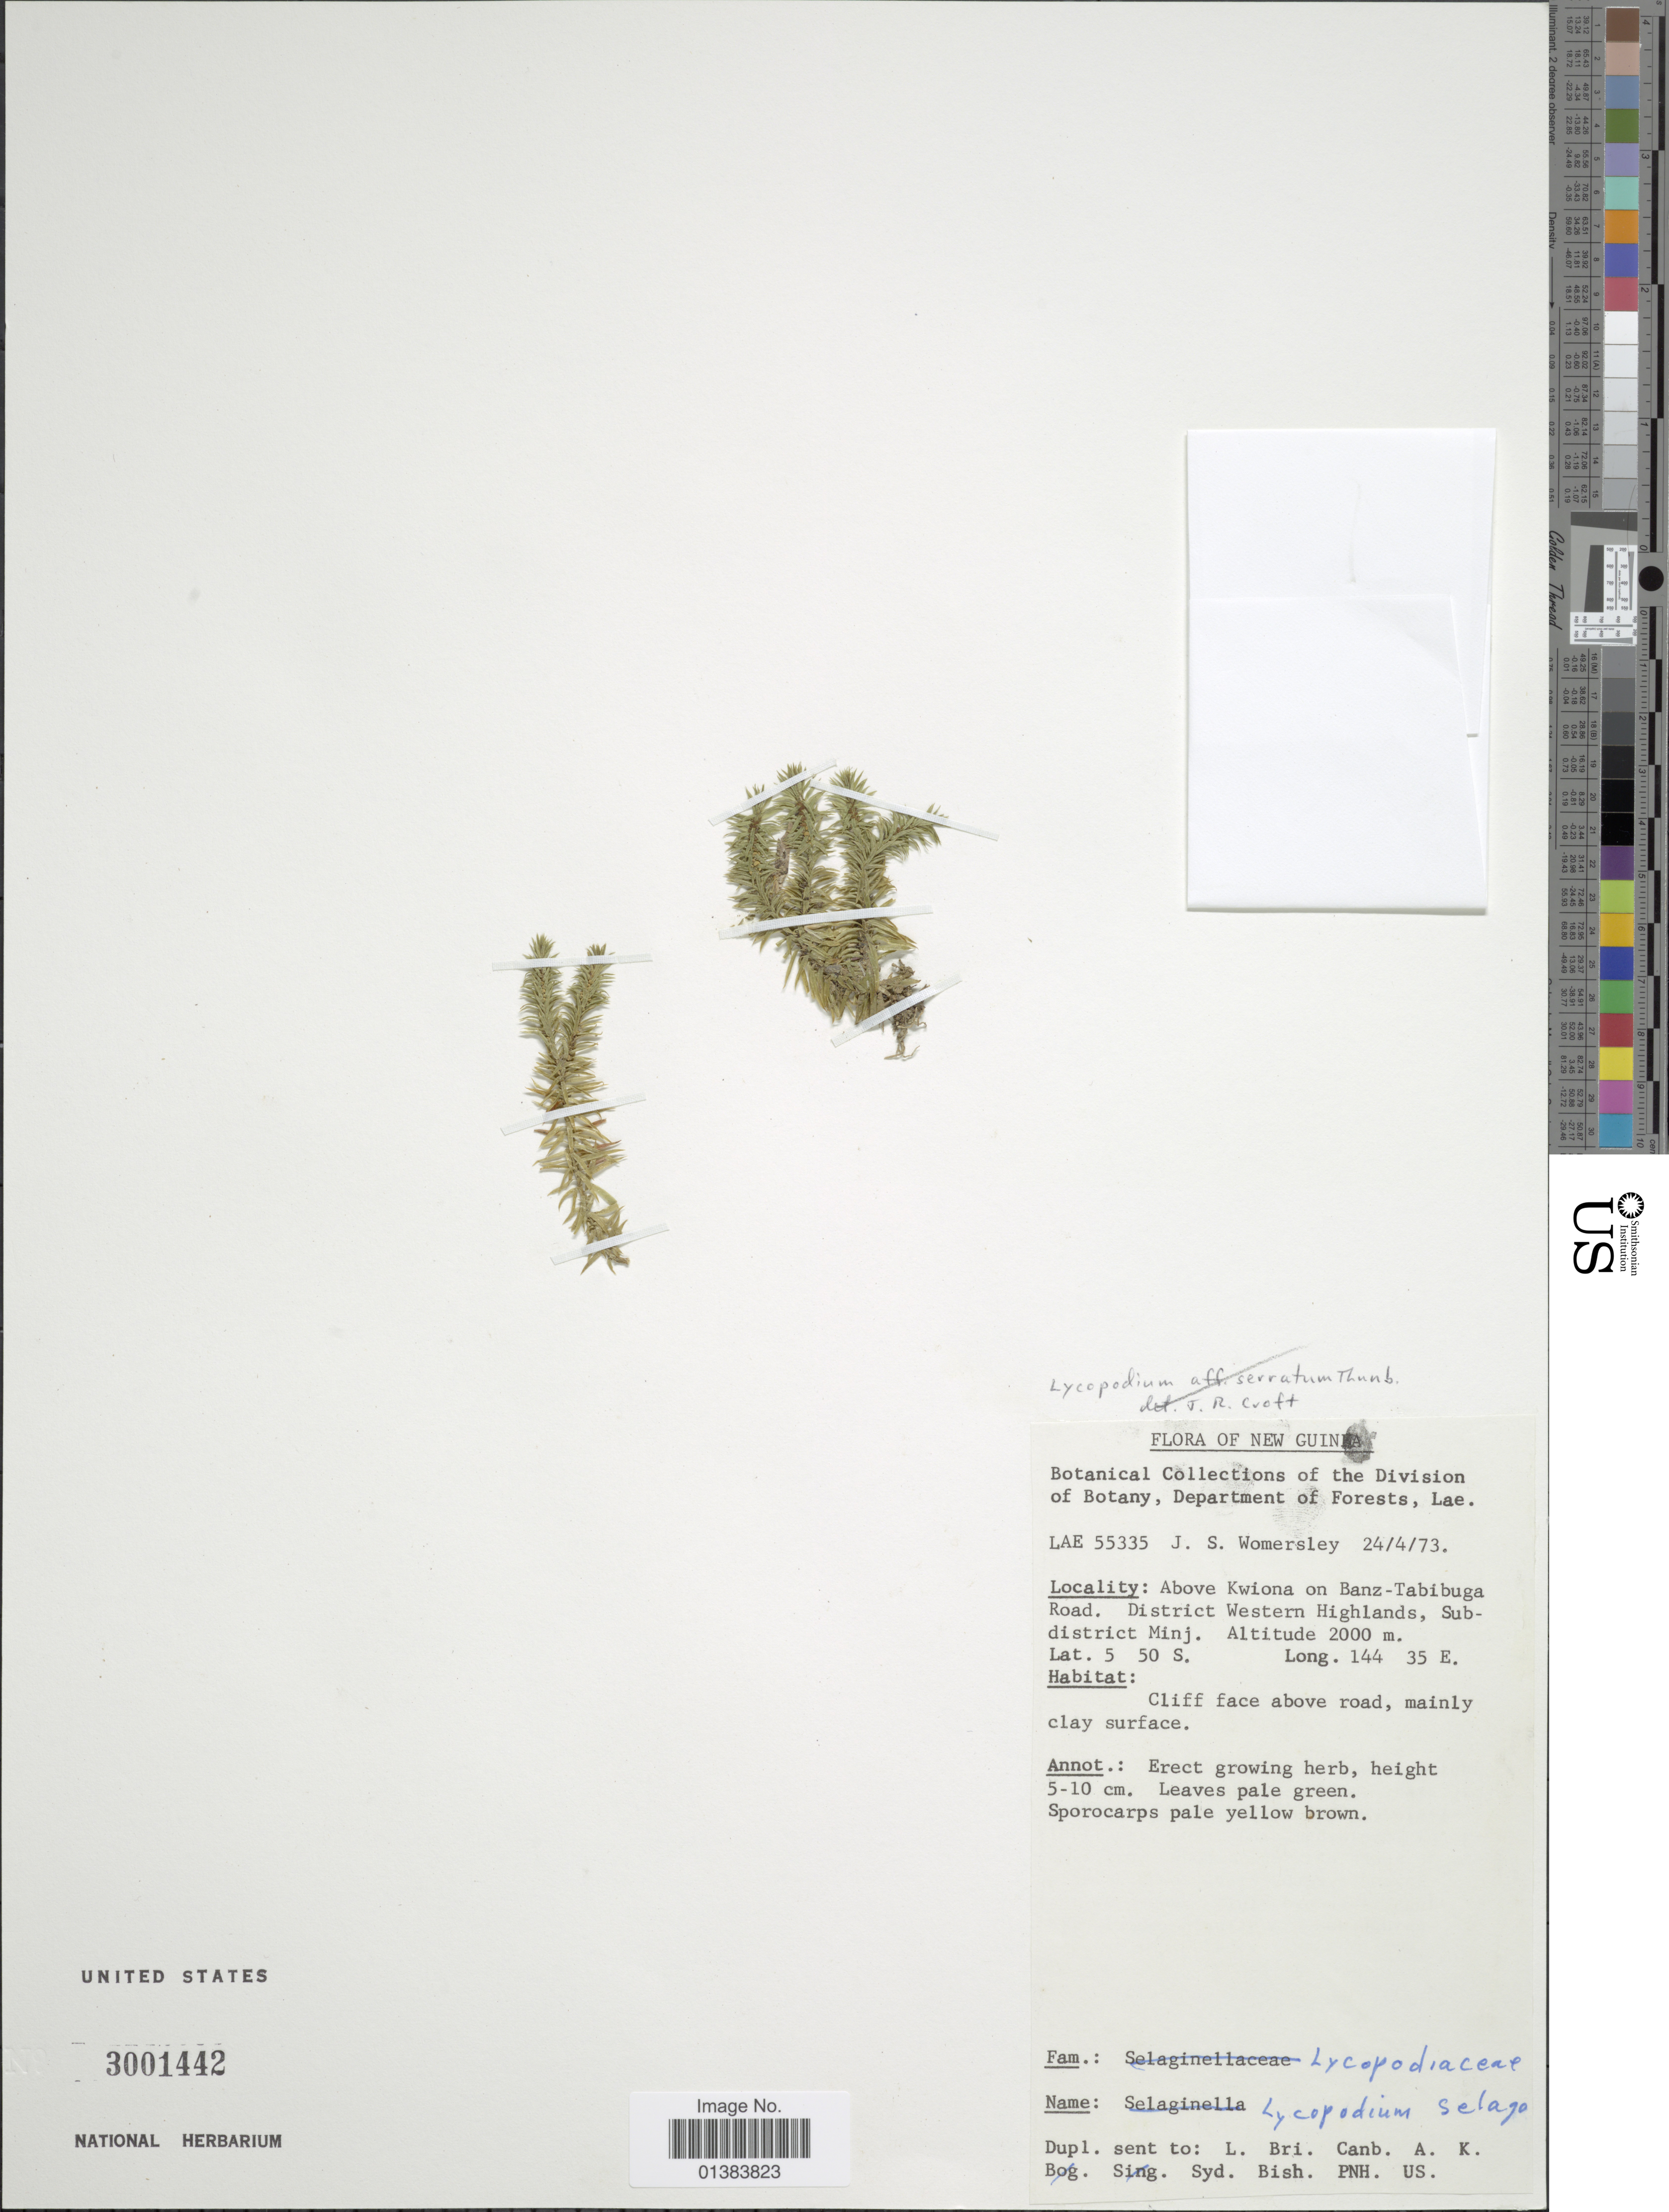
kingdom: Plantae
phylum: Tracheophyta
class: Lycopodiopsida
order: Lycopodiales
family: Lycopodiaceae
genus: Huperzia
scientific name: Huperzia sp.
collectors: J. S. Womersley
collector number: LAE55335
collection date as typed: Transcribed d/m/y: 24/4/73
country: Papua New Guinea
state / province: Western Highlands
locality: New Guinea, Above Kwiona on Banz-Tabibuga Road. Subdistrict Minj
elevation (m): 2000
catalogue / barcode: US 3001442